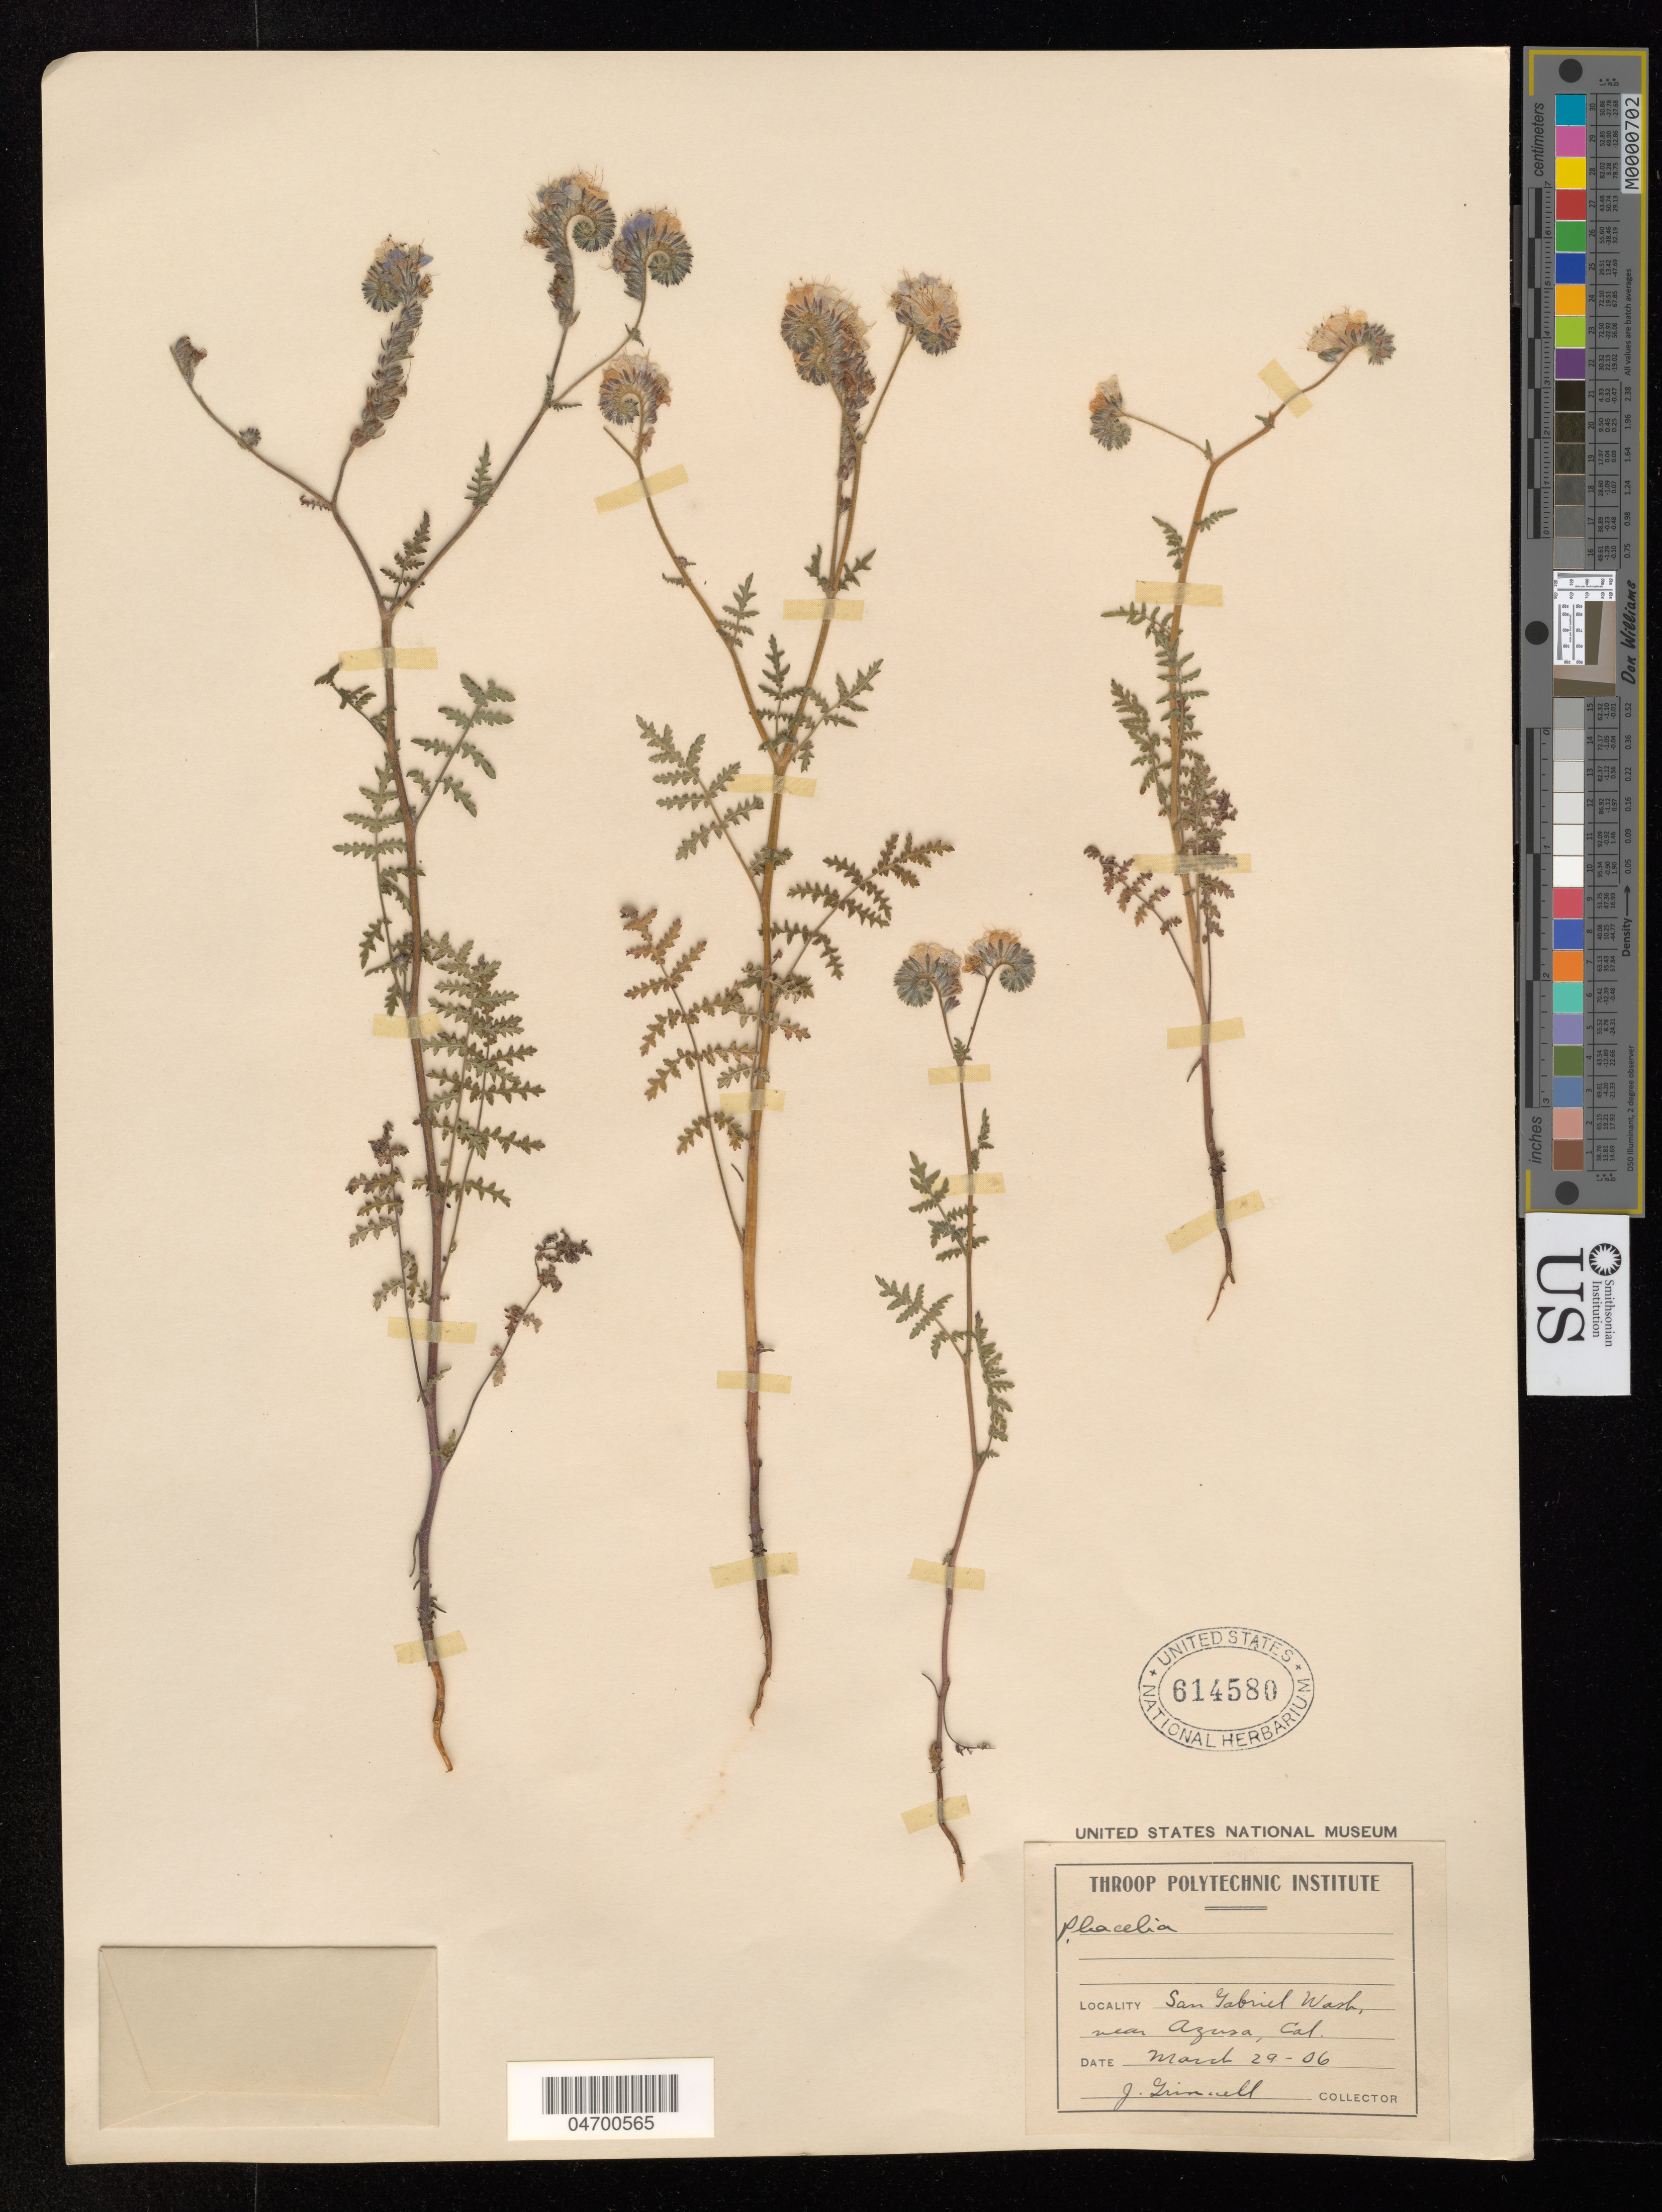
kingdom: Plantae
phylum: Tracheophyta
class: Magnoliopsida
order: Boraginales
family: Hydrophyllaceae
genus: Phacelia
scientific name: Phacelia sp.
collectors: J. Grinnell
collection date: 1906-03-29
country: United States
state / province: California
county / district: Los Angeles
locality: San Gabriel Wash, near Azusa.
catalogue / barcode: US 614580